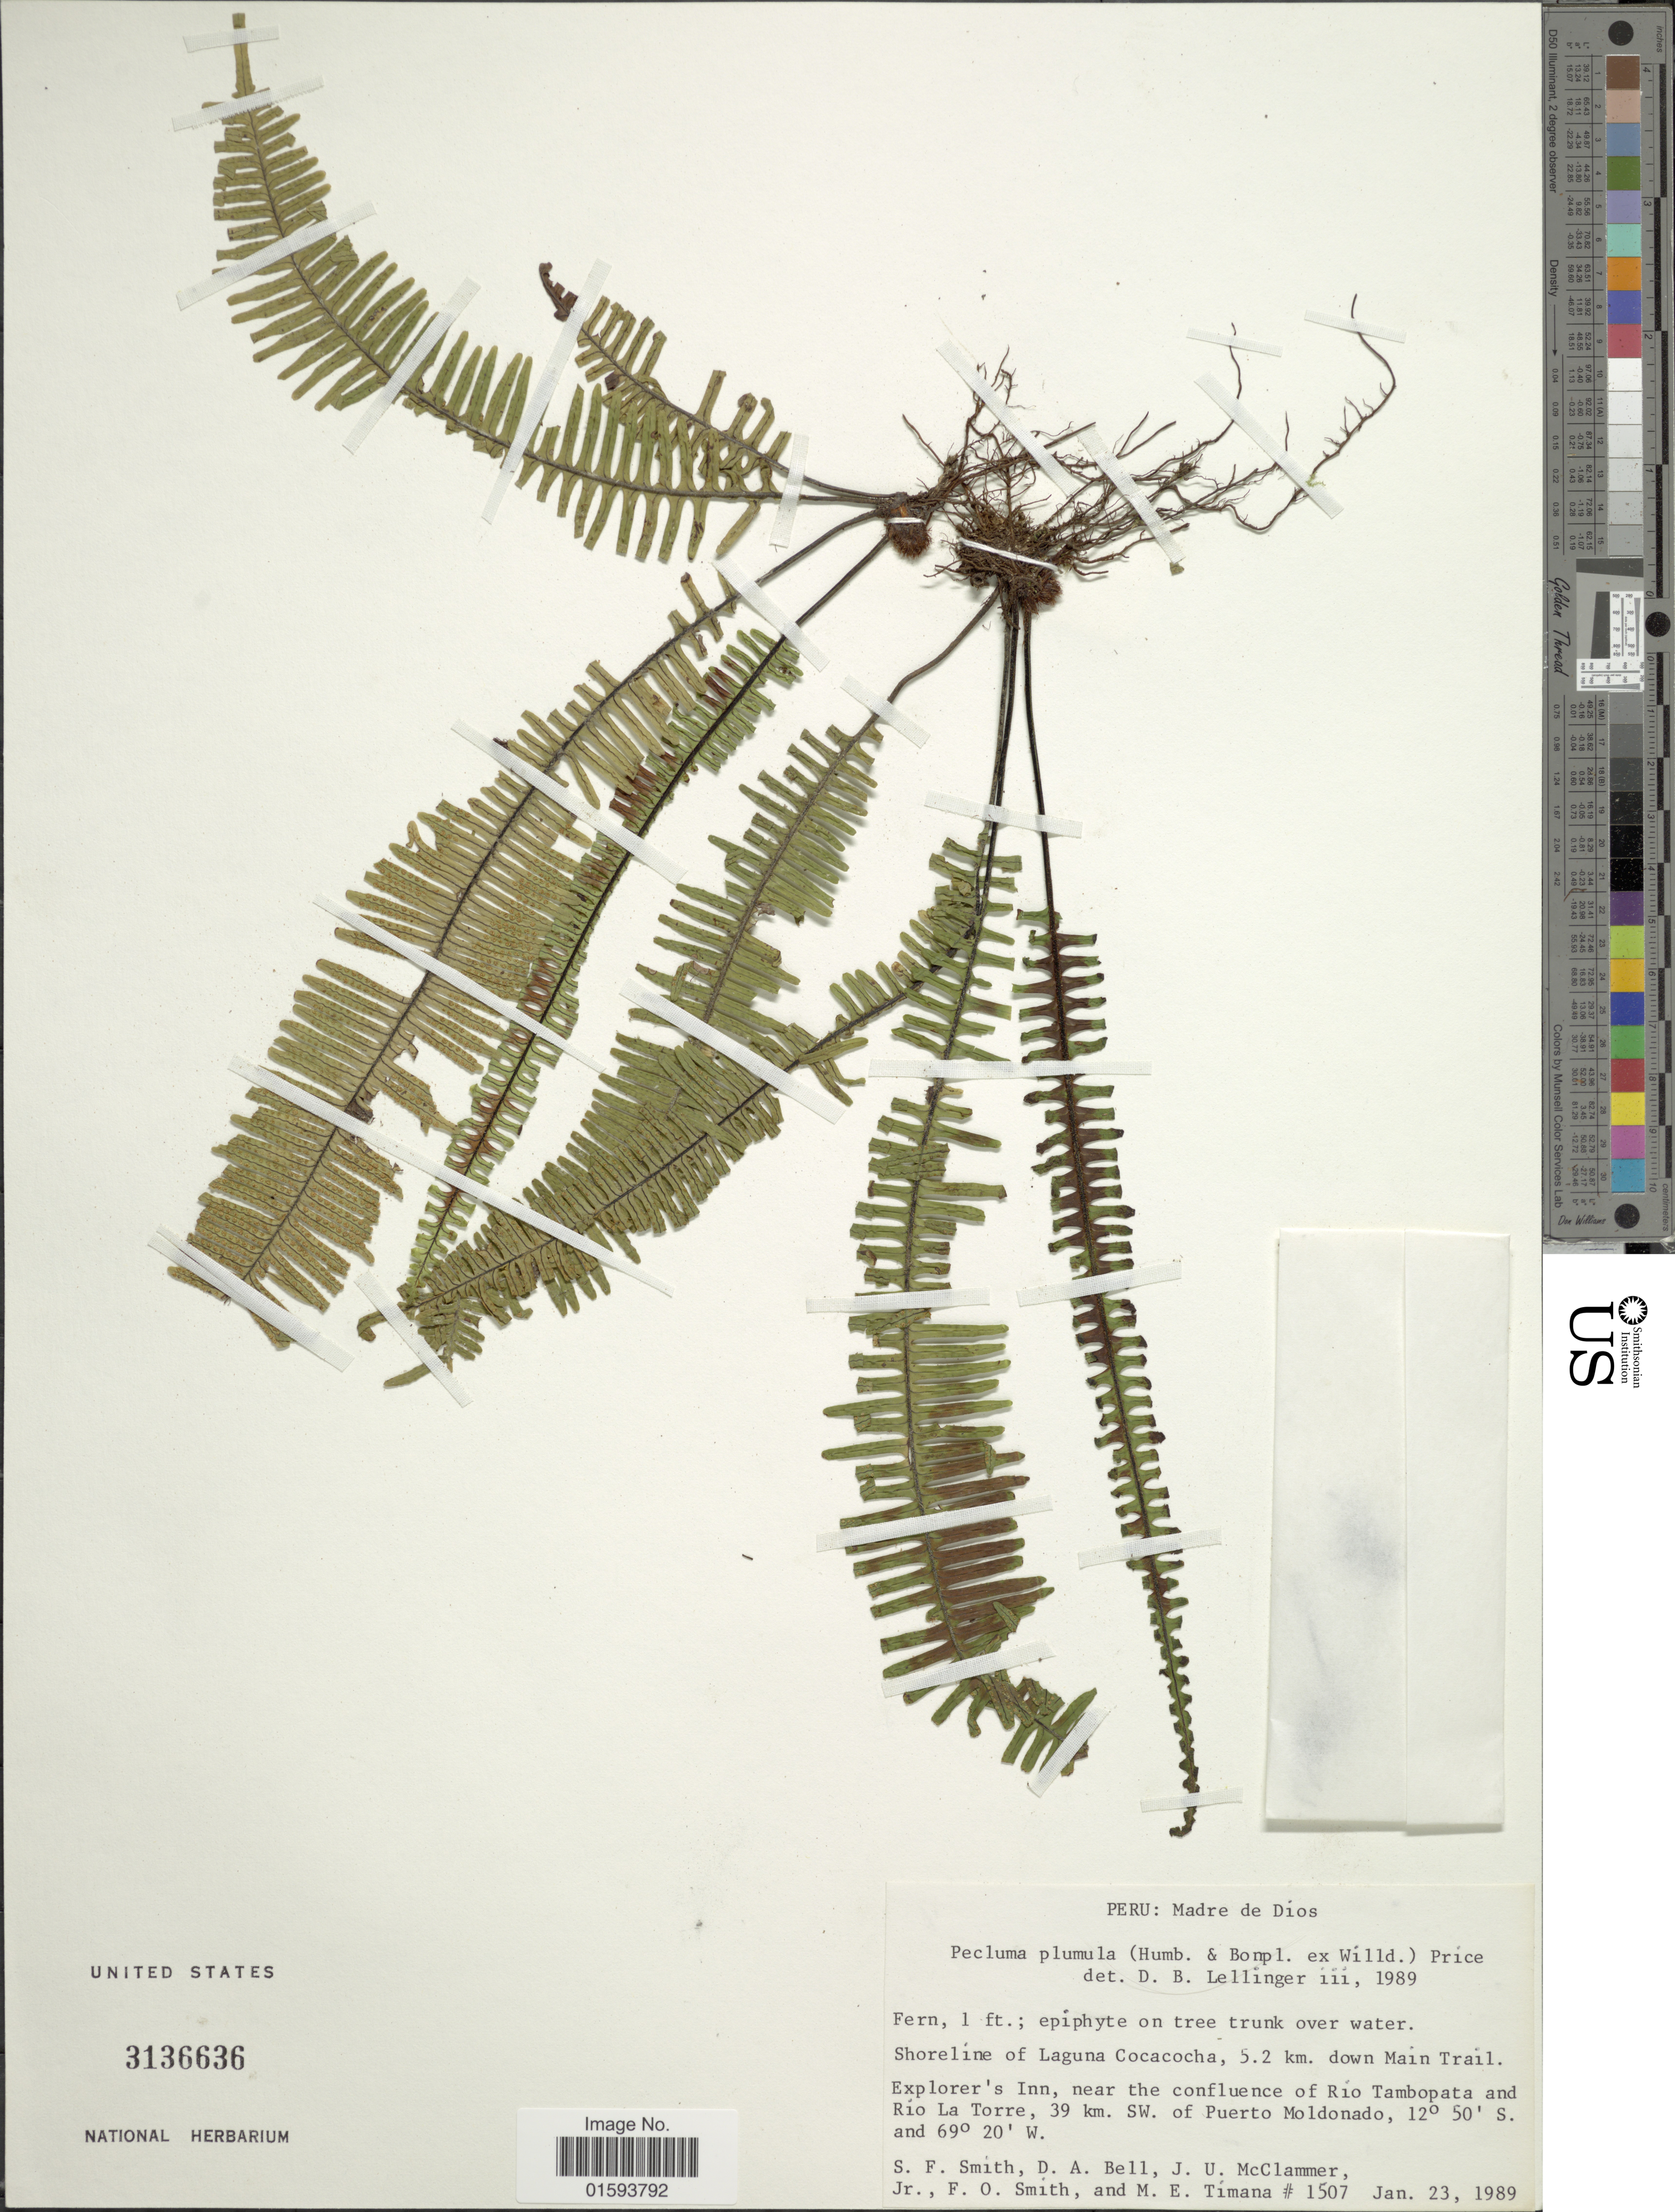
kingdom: Plantae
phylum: Tracheophyta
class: Polypodiopsida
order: Polypodiales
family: Polypodiaceae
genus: Pecluma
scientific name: Pecluma plumula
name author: (Humb. & Bonpl. ex Willd.) M.G. Price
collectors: S.F. Smith, D. A. Bell, J. McClammer & F. Smith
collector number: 1507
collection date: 1989-01-23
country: Peru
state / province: Madre de Dios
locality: Shoreline of Laguna Cocacocha, 5.2 km. down Main Trail, Explorer's Inn, near the confluence of Rio Tambopata and Rio La Torre, 39 km. SW. of Puerto Moldonado.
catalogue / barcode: US 3136636